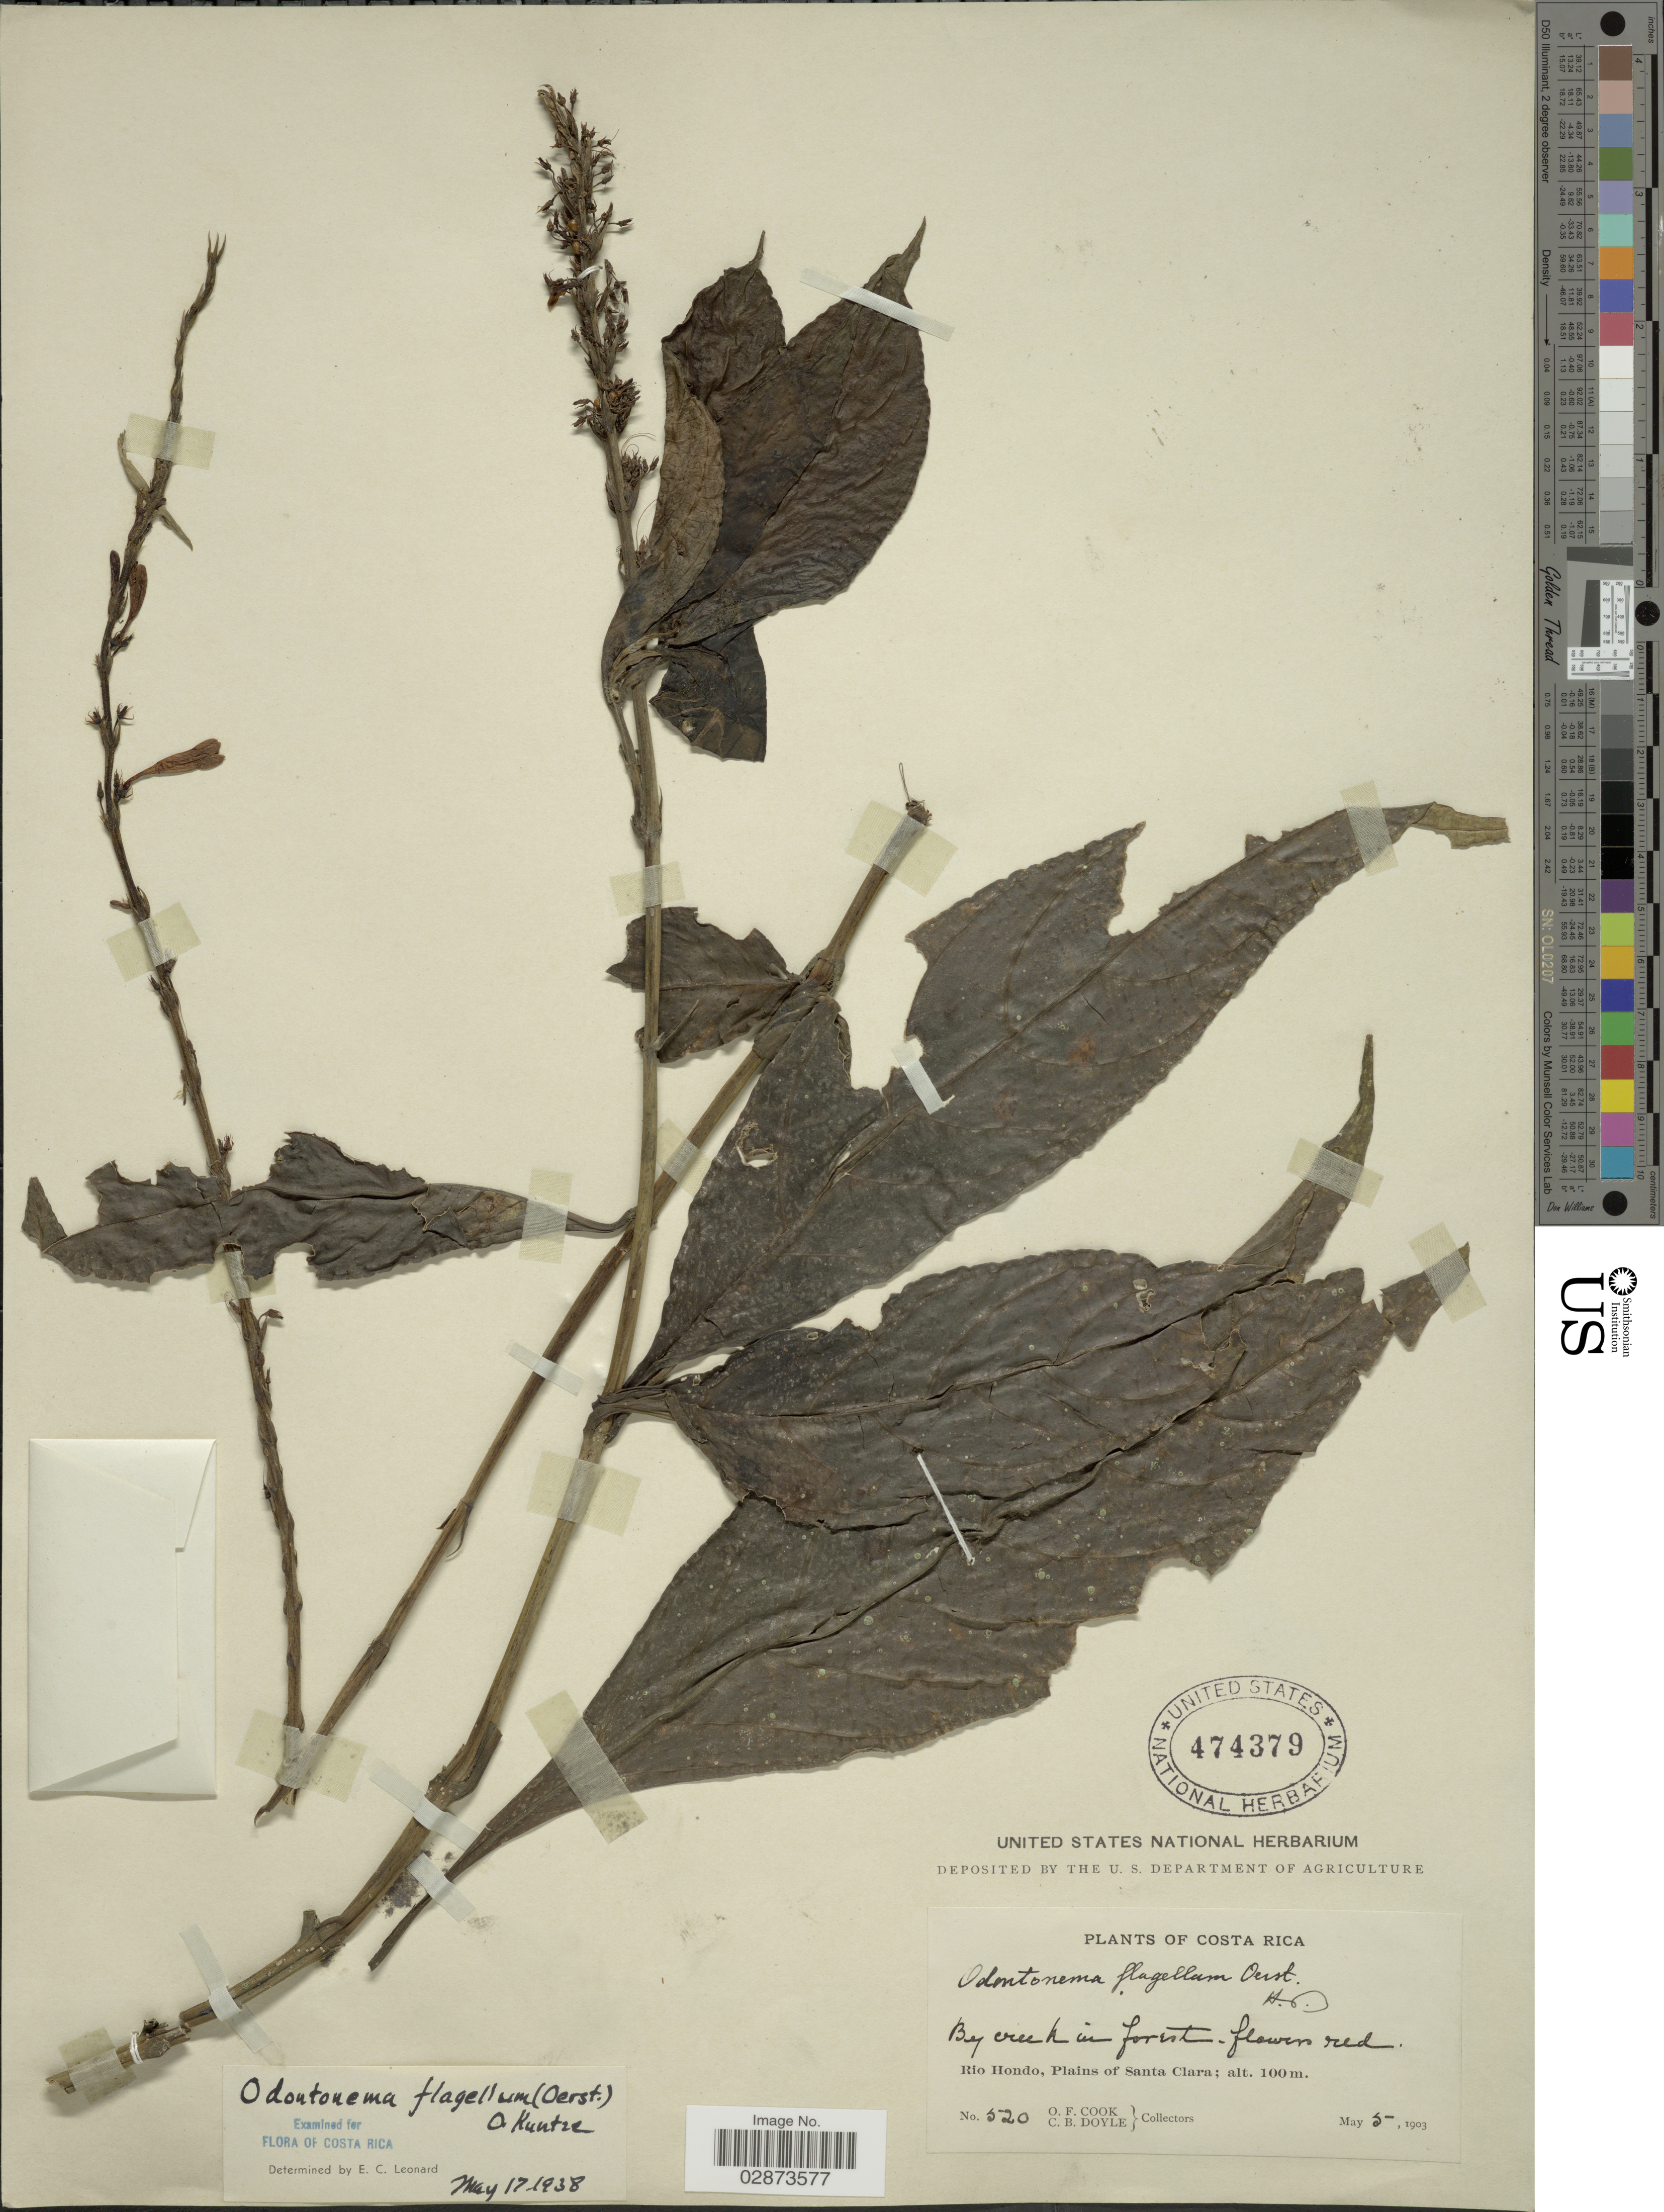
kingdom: Plantae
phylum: Tracheophyta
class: Magnoliopsida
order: Lamiales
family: Acanthaceae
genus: Odontonema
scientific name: Odontonema tubaeforme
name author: (Bertol.) Kuntze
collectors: O. F. Cook & C. Doyle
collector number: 520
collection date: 1903-05-05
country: Costa Rica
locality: Rio Hondo, Plains of Santa Clara.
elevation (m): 100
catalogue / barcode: US 474379